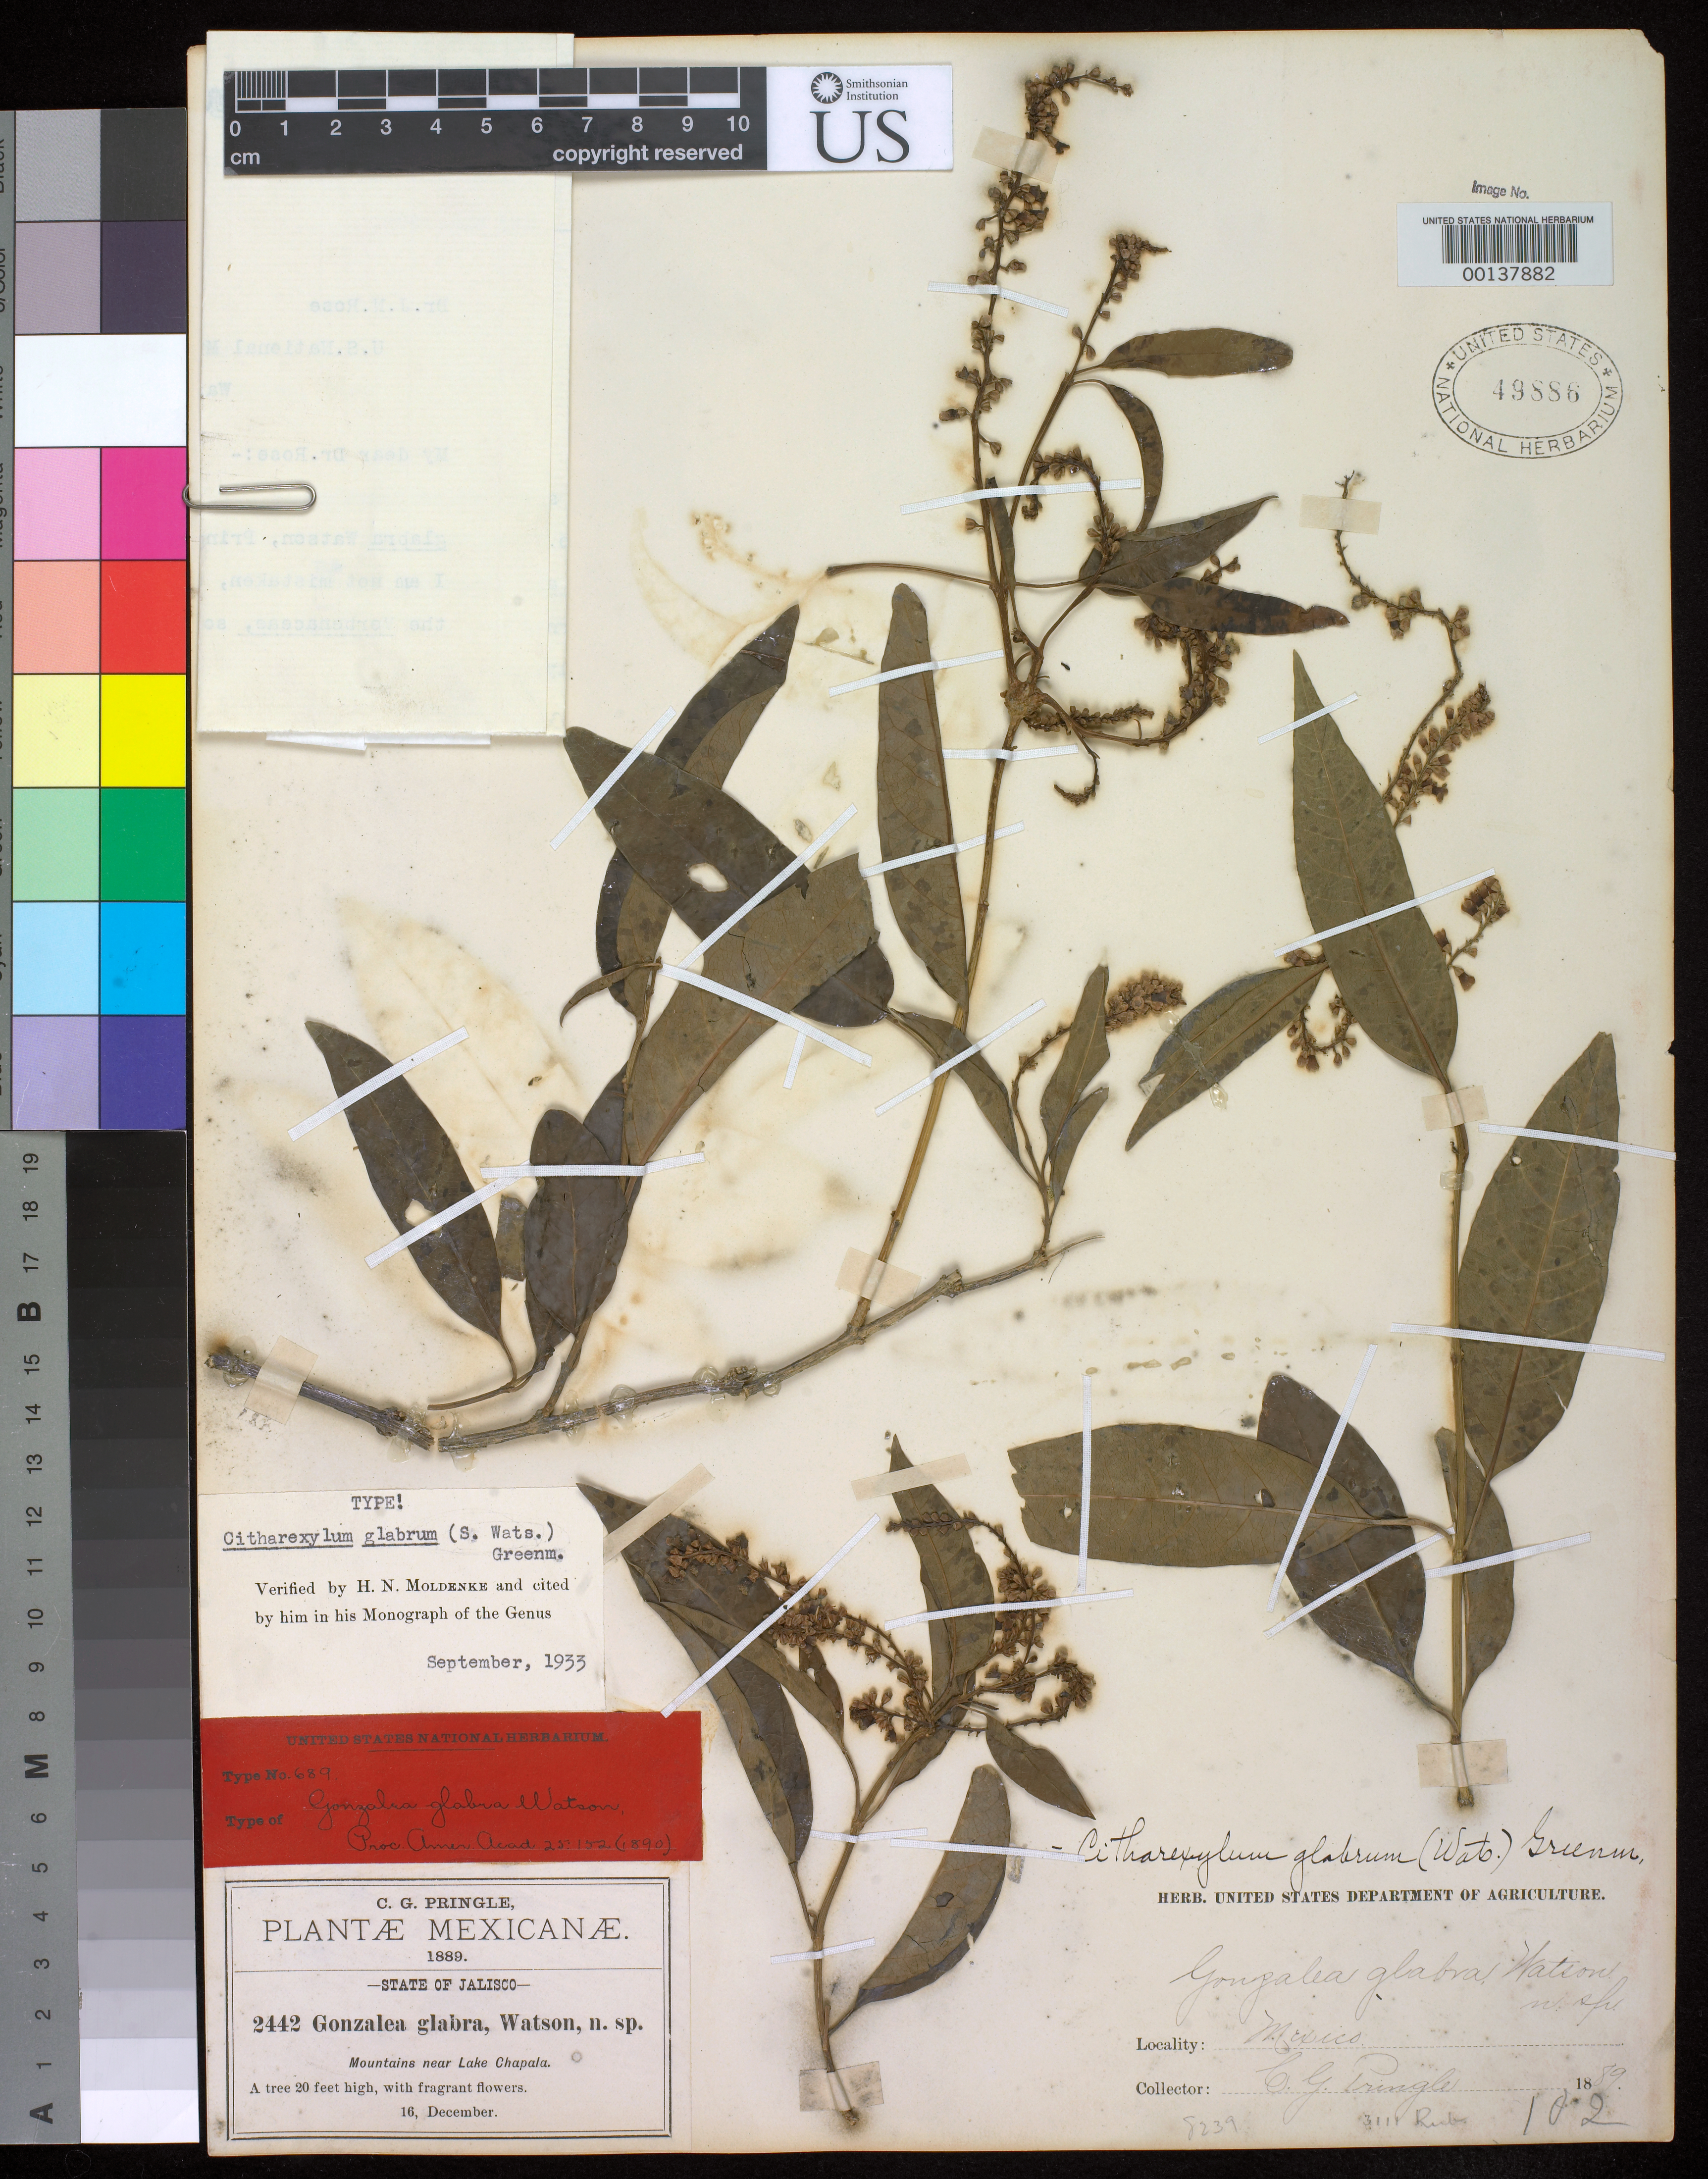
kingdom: Plantae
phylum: Tracheophyta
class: Magnoliopsida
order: Gentianales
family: Rubiaceae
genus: Gonzalea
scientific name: Gonzalea glabra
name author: S. Watson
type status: Type Collection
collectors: C. G. Pringle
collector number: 2442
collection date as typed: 16 Dec 1889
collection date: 1889-12-16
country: Mexico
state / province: Jalisco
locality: Mountains near Lake Chapala.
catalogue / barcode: US 49886